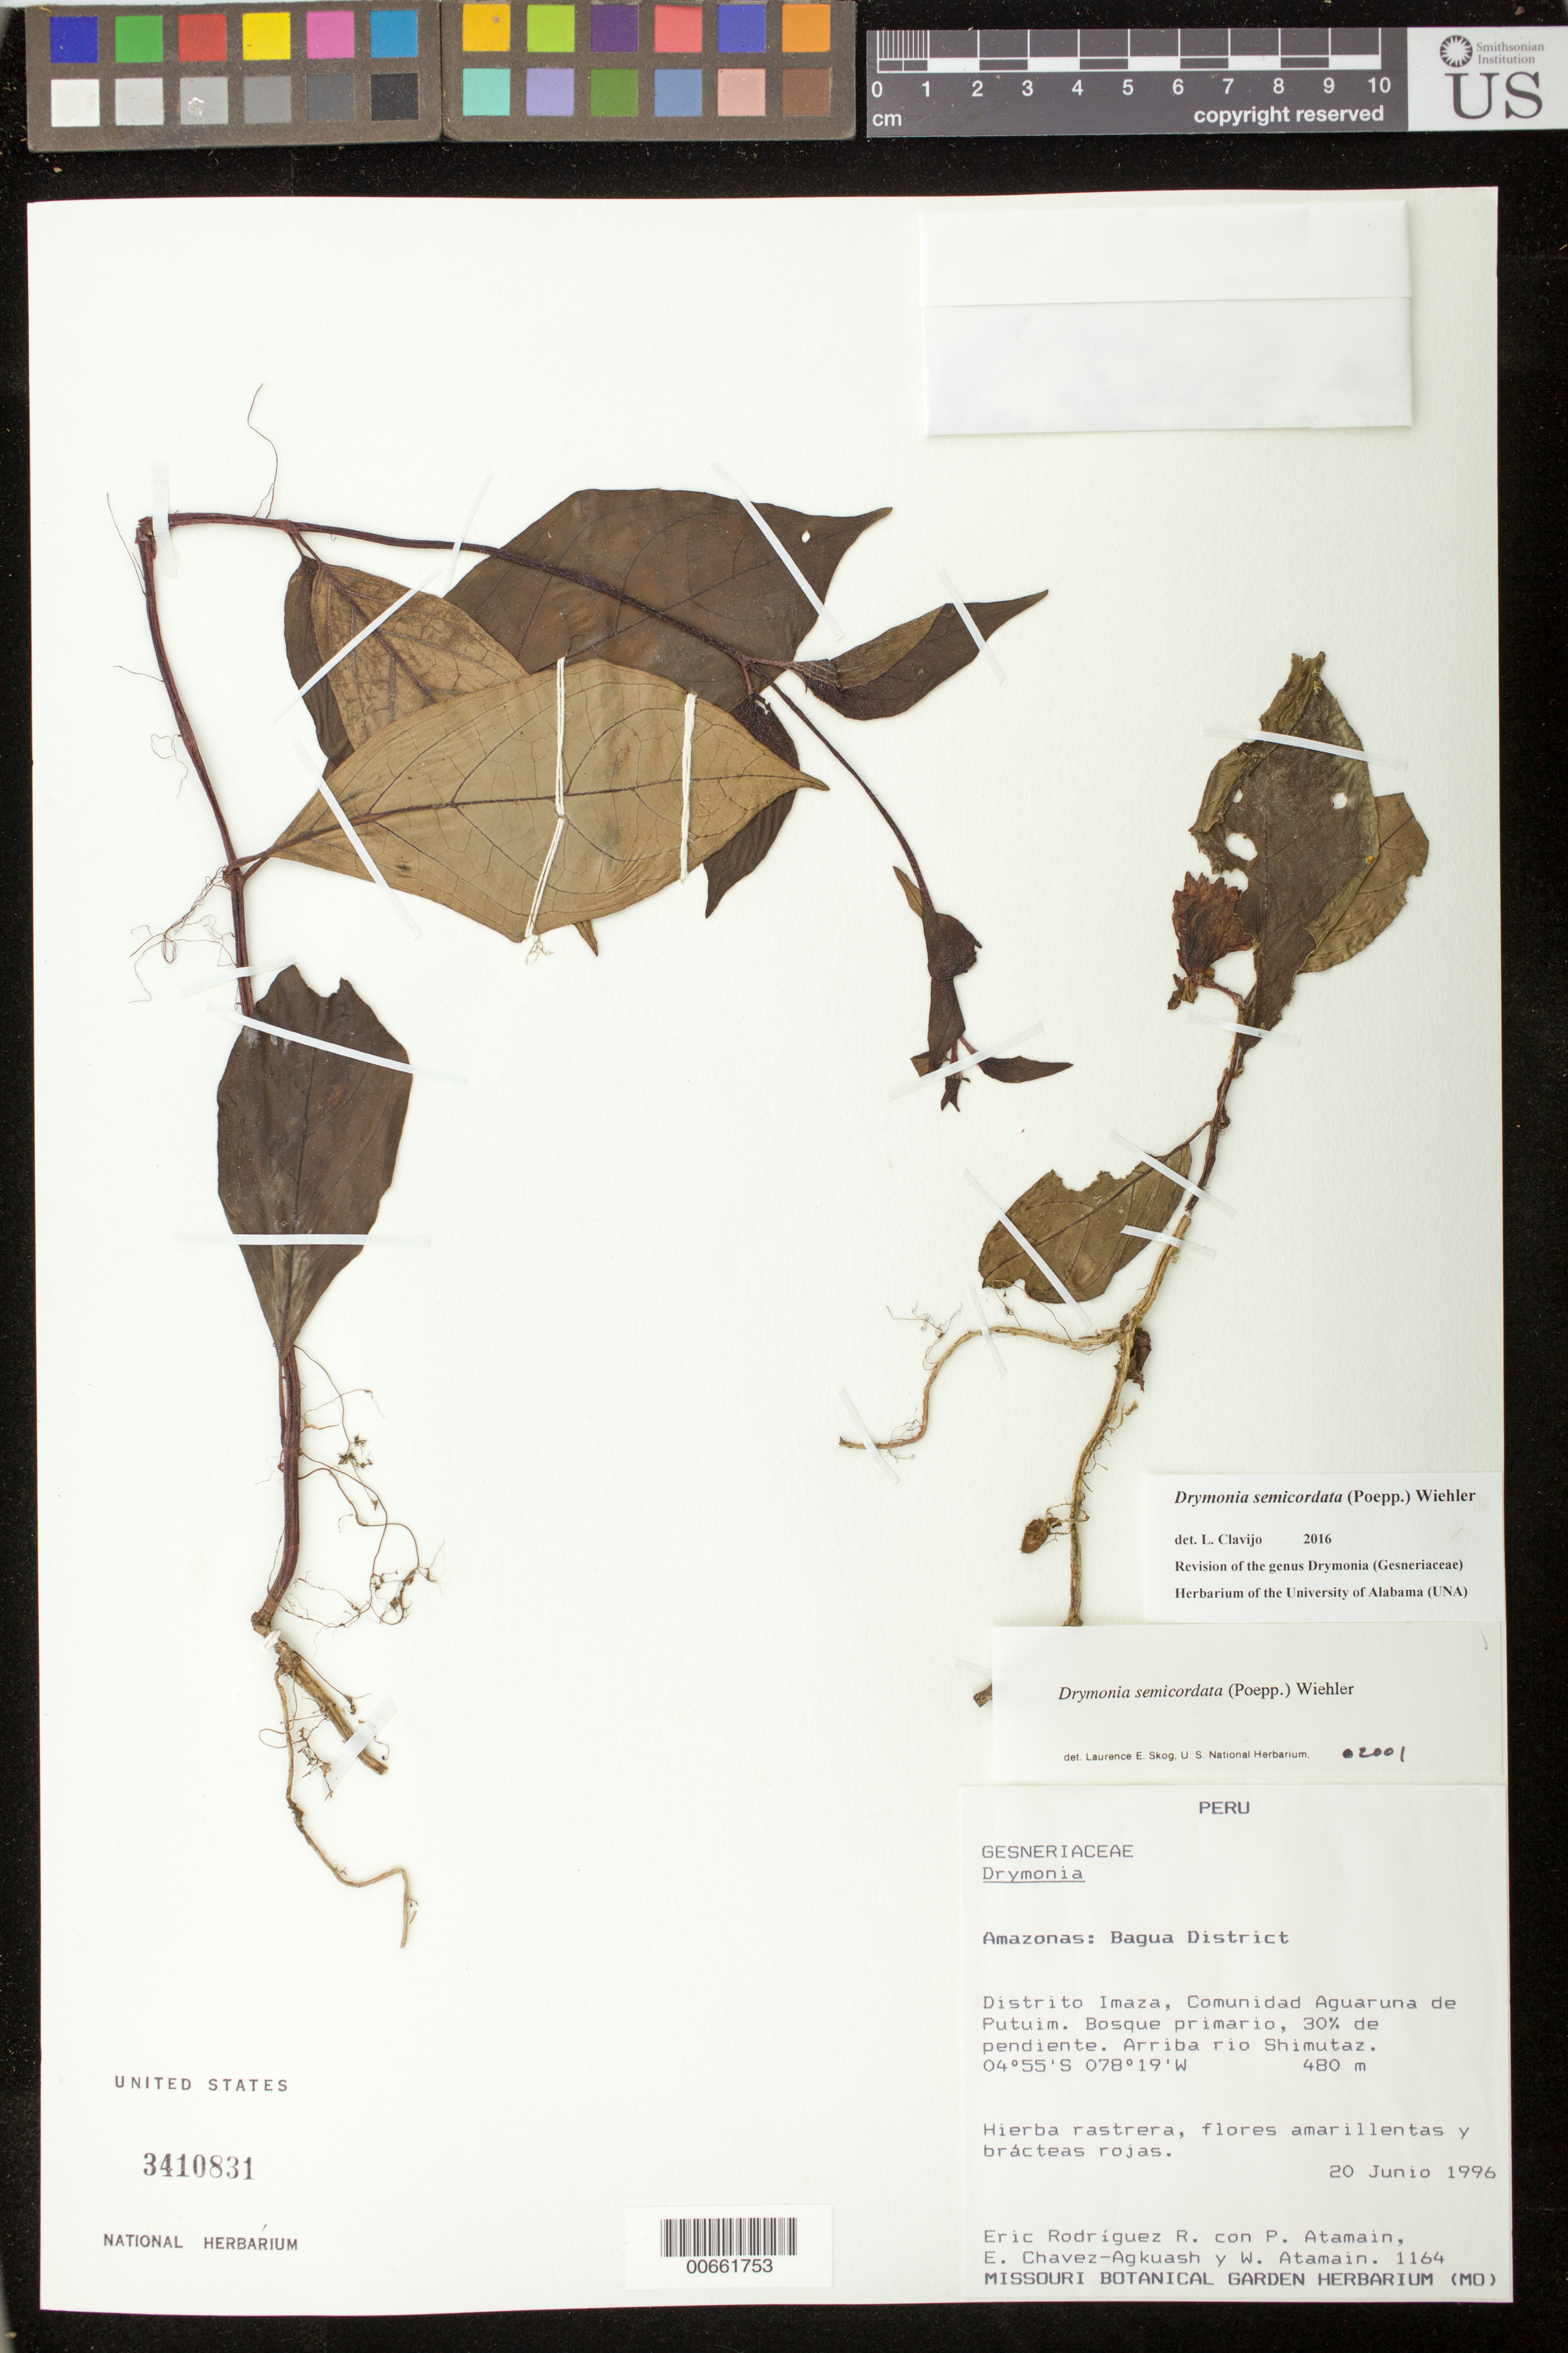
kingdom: Plantae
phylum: Tracheophyta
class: Magnoliopsida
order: Lamiales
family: Gesneriaceae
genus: Drymonia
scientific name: Drymonia semicordata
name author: (Poepp.) Wiehler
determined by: Skog, Laurence E.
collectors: E. Rodriguez & P. Atamain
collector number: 1164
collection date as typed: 20 Jun 1996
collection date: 1996-06-20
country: Peru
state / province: Amazonas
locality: Bagua District, Distrito Imaza, comunidad Aguaruna de Putuim, arriba rio Shimutaz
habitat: Bosque primario, 30% de pendiente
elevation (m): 480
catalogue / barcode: US 3410831